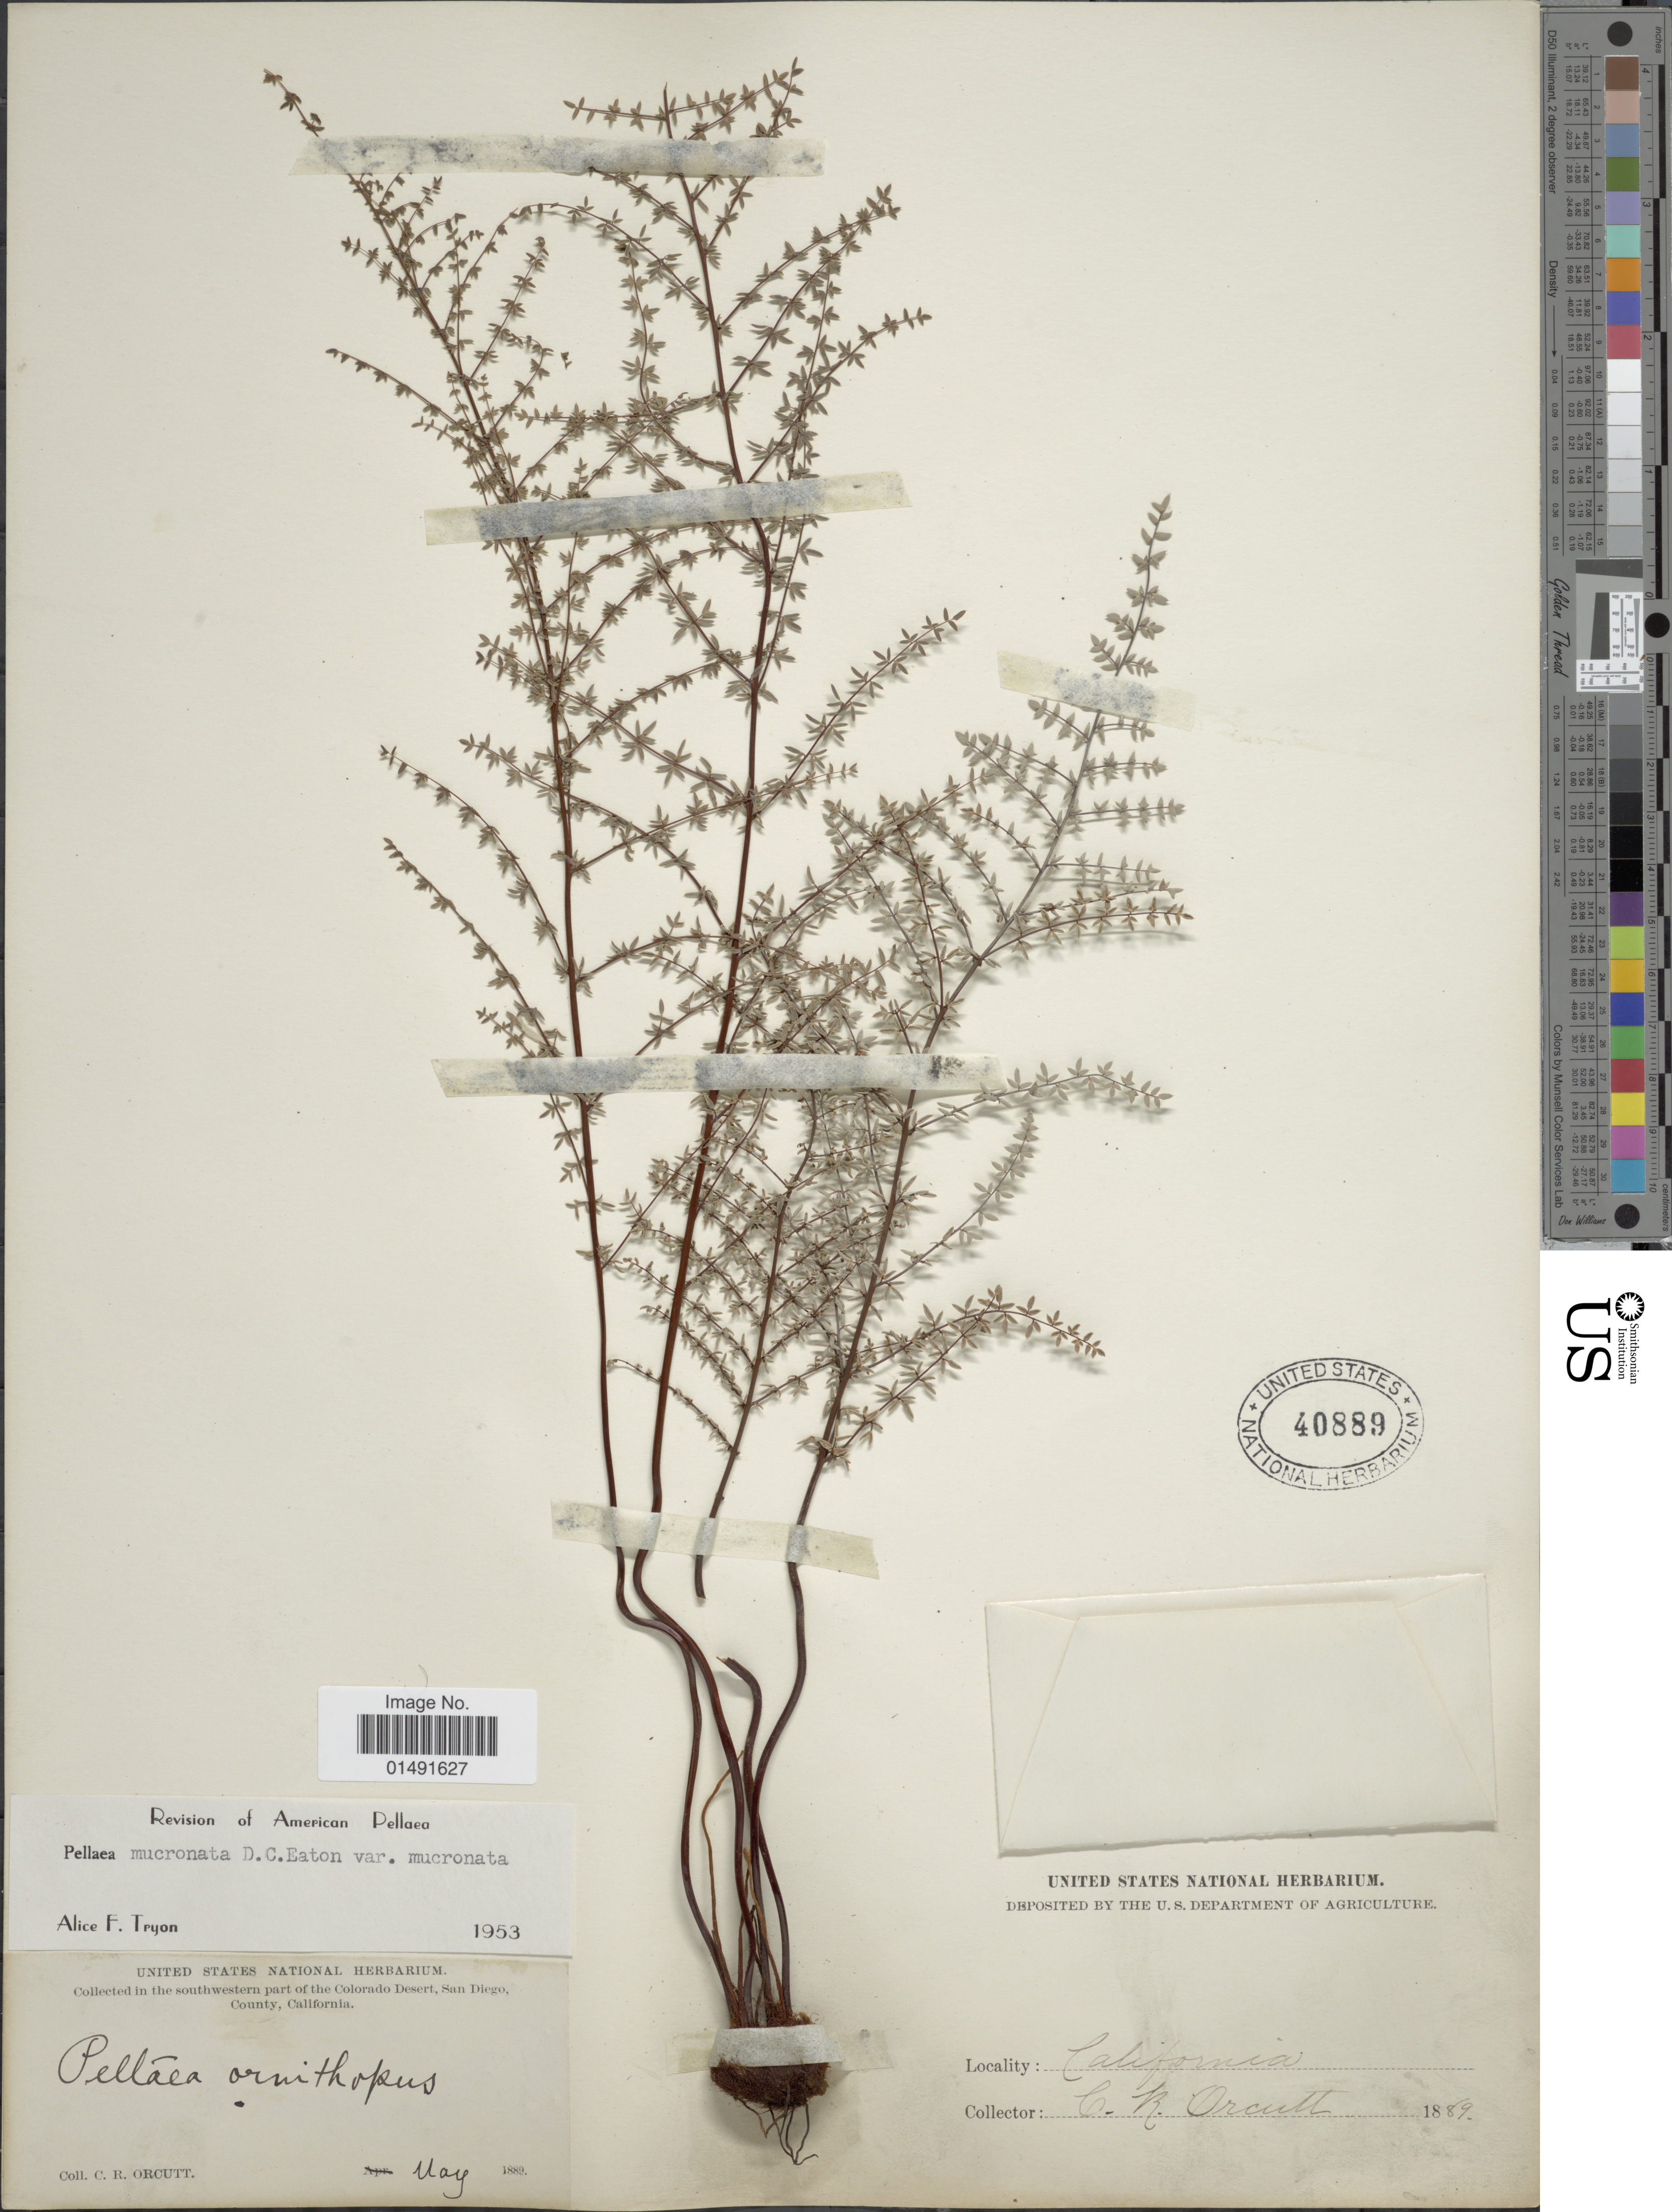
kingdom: Plantae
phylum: Tracheophyta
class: Polypodiopsida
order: Polypodiales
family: Pteridaceae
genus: Pellaea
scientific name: Pellaea mucronata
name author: (D.C. Eaton) D.C. Eaton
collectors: C. R. Orcutt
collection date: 1889-05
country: United States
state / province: California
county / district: San Diego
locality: In the southwestern part of the Colorado Desert, San Diego, County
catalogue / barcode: US 40889